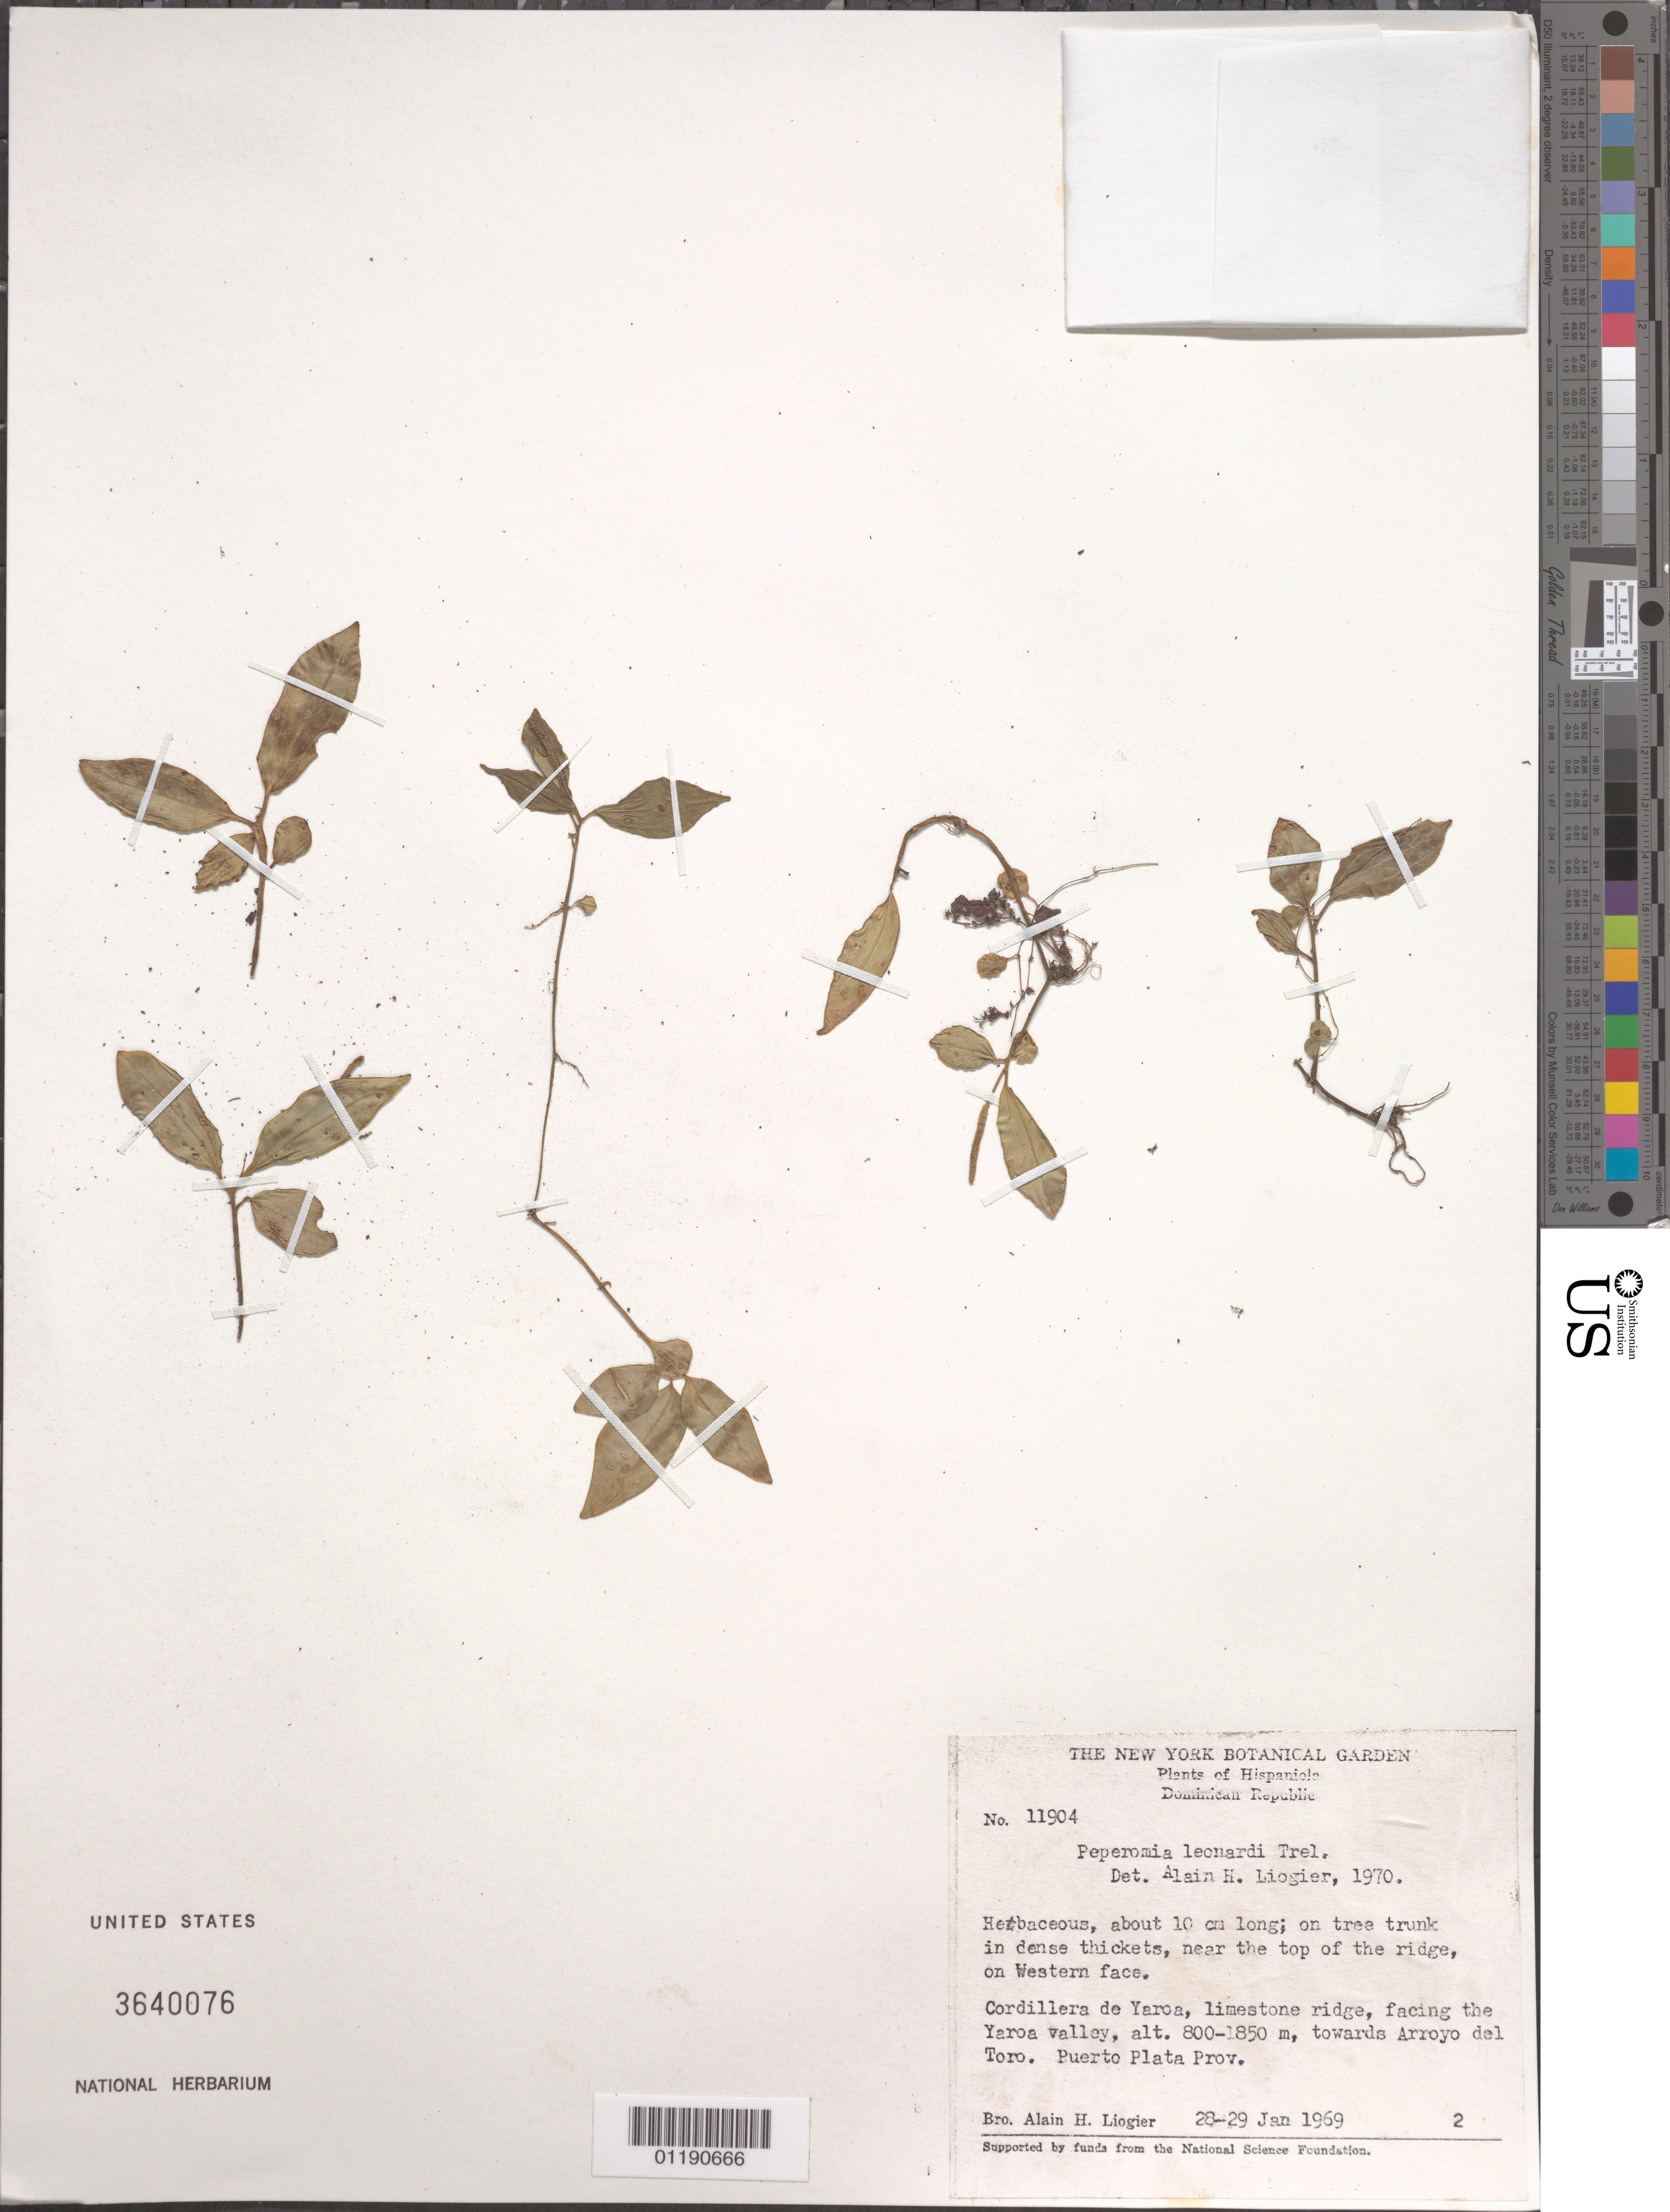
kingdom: Plantae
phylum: Tracheophyta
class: Magnoliopsida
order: Piperales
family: Piperaceae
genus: Peperomia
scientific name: Peperomia leonardi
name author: Trel.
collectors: A. H. Liogier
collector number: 11904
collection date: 1969-01-28,1969-01-29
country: Dominican Republic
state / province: Puerto Plata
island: Hispaniola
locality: Cordillera de Yaroa, facing the Yaroa Valley, towards Arroyo del Toro.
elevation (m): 800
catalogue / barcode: US 3640076